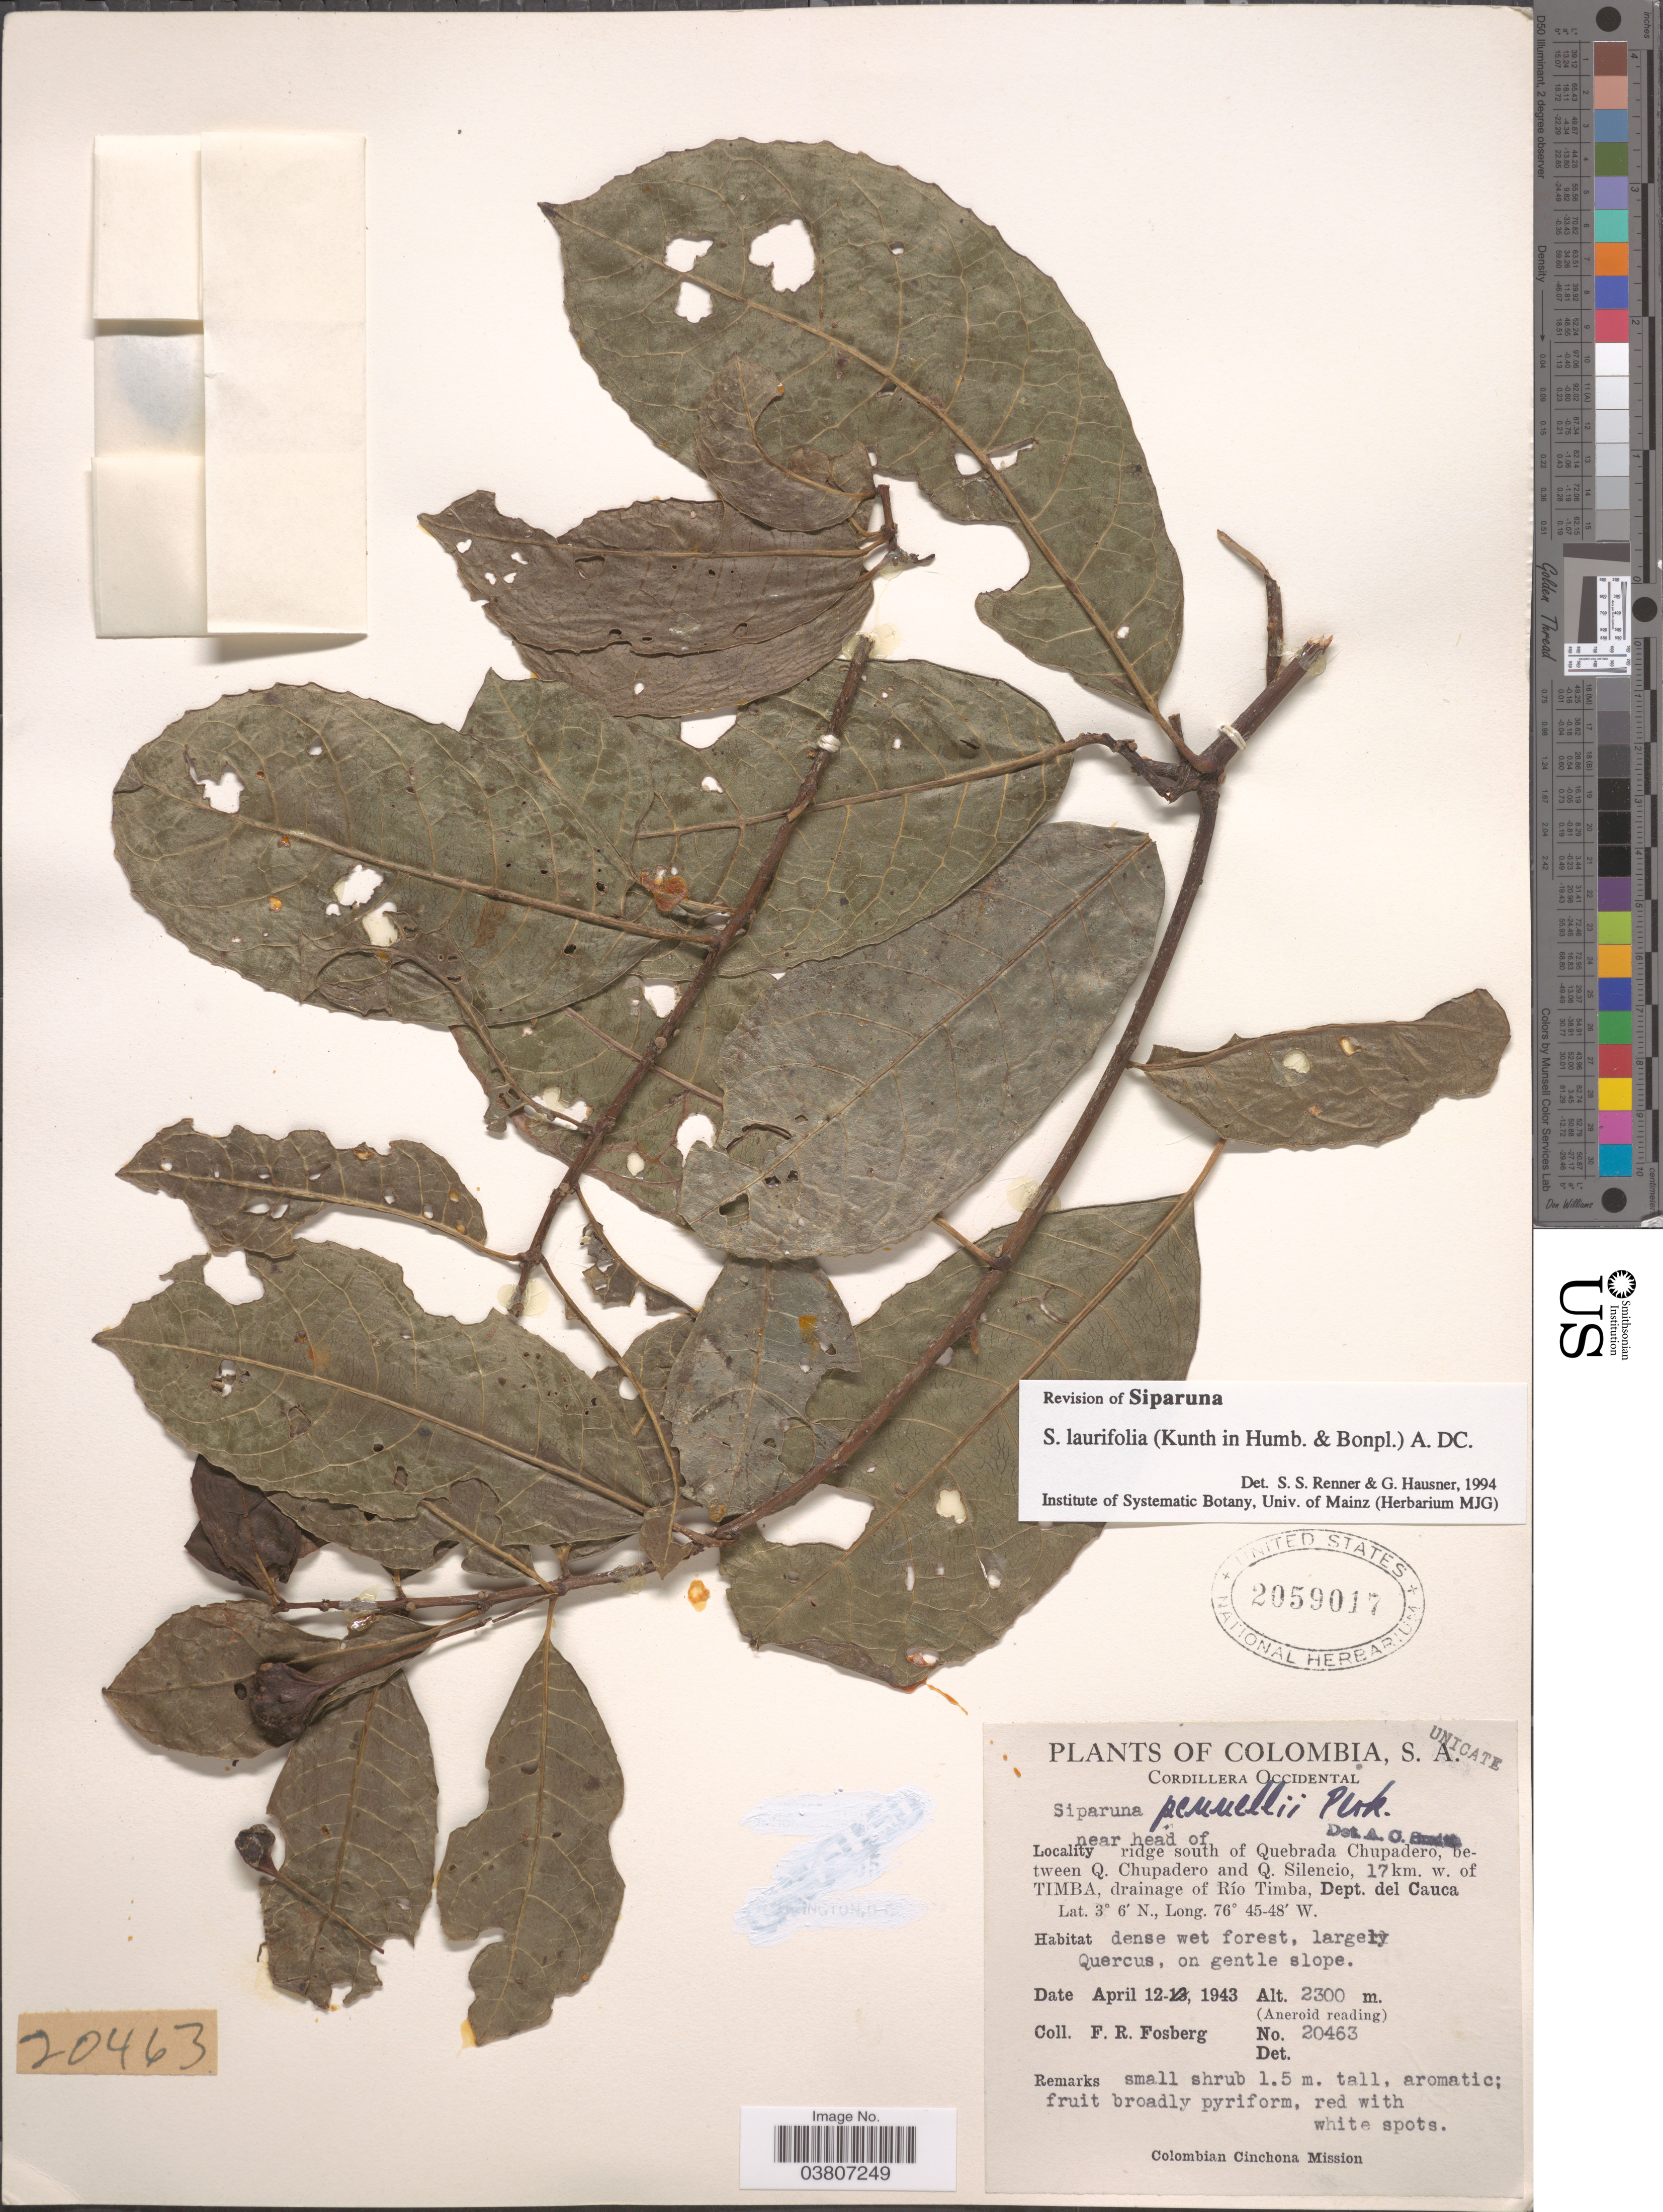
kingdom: Plantae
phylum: Tracheophyta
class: Magnoliopsida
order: Laurales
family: Siparunaceae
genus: Siparuna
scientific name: Siparuna laurifolia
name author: (Kunth) A. DC.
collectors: F. R. Fosberg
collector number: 20463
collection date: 1943-04-12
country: Colombia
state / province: Cauca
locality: Cordillera Occidental. Near head of ridge south of Quebrada Chupadero, between Q. Chupadero and Q. Silencio, 17 km. w. of Timba, drainage of Río Timba, Dept. del Cauca.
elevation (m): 2300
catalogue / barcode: US 2059017